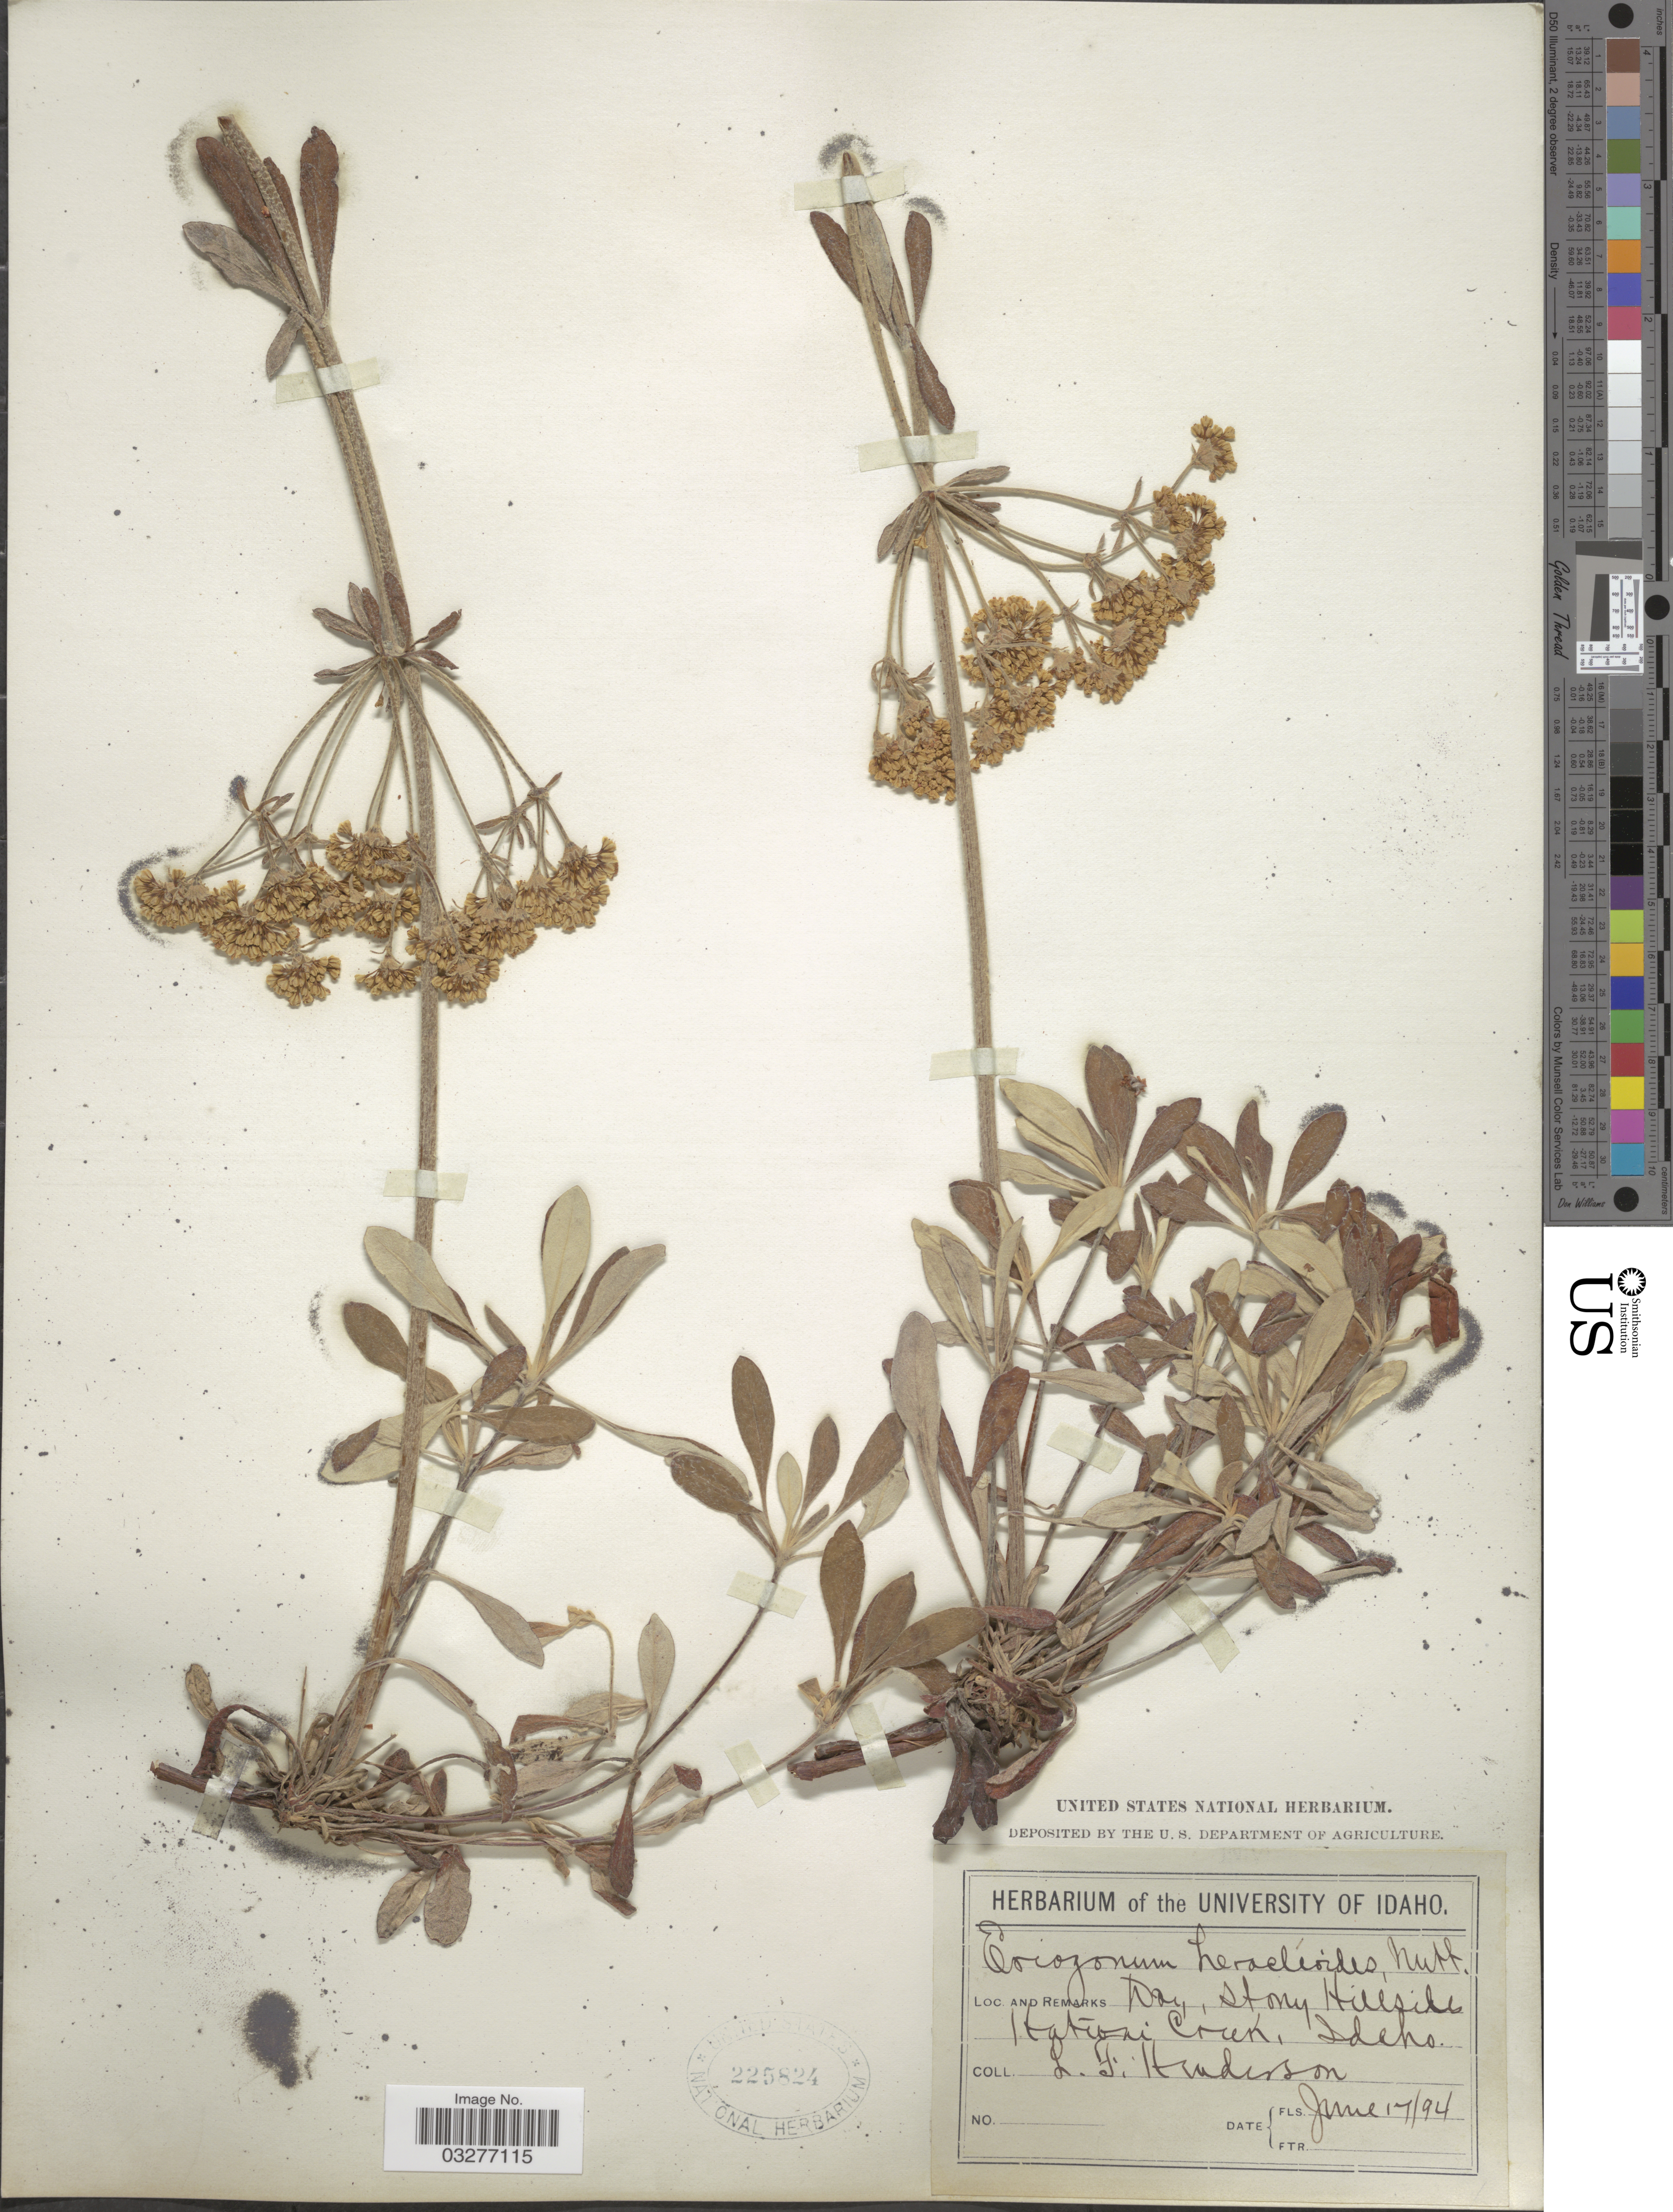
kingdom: Plantae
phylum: Tracheophyta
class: Magnoliopsida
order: Caryophyllales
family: Polygonaceae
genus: Eriogonum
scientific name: Eriogonum heracleoides var. heracleoides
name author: Nutt.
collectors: L. Henderson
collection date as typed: Transcribed d/m/y: 17/6/94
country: United States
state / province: Idaho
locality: Hatwai Creek.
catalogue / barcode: US 225824